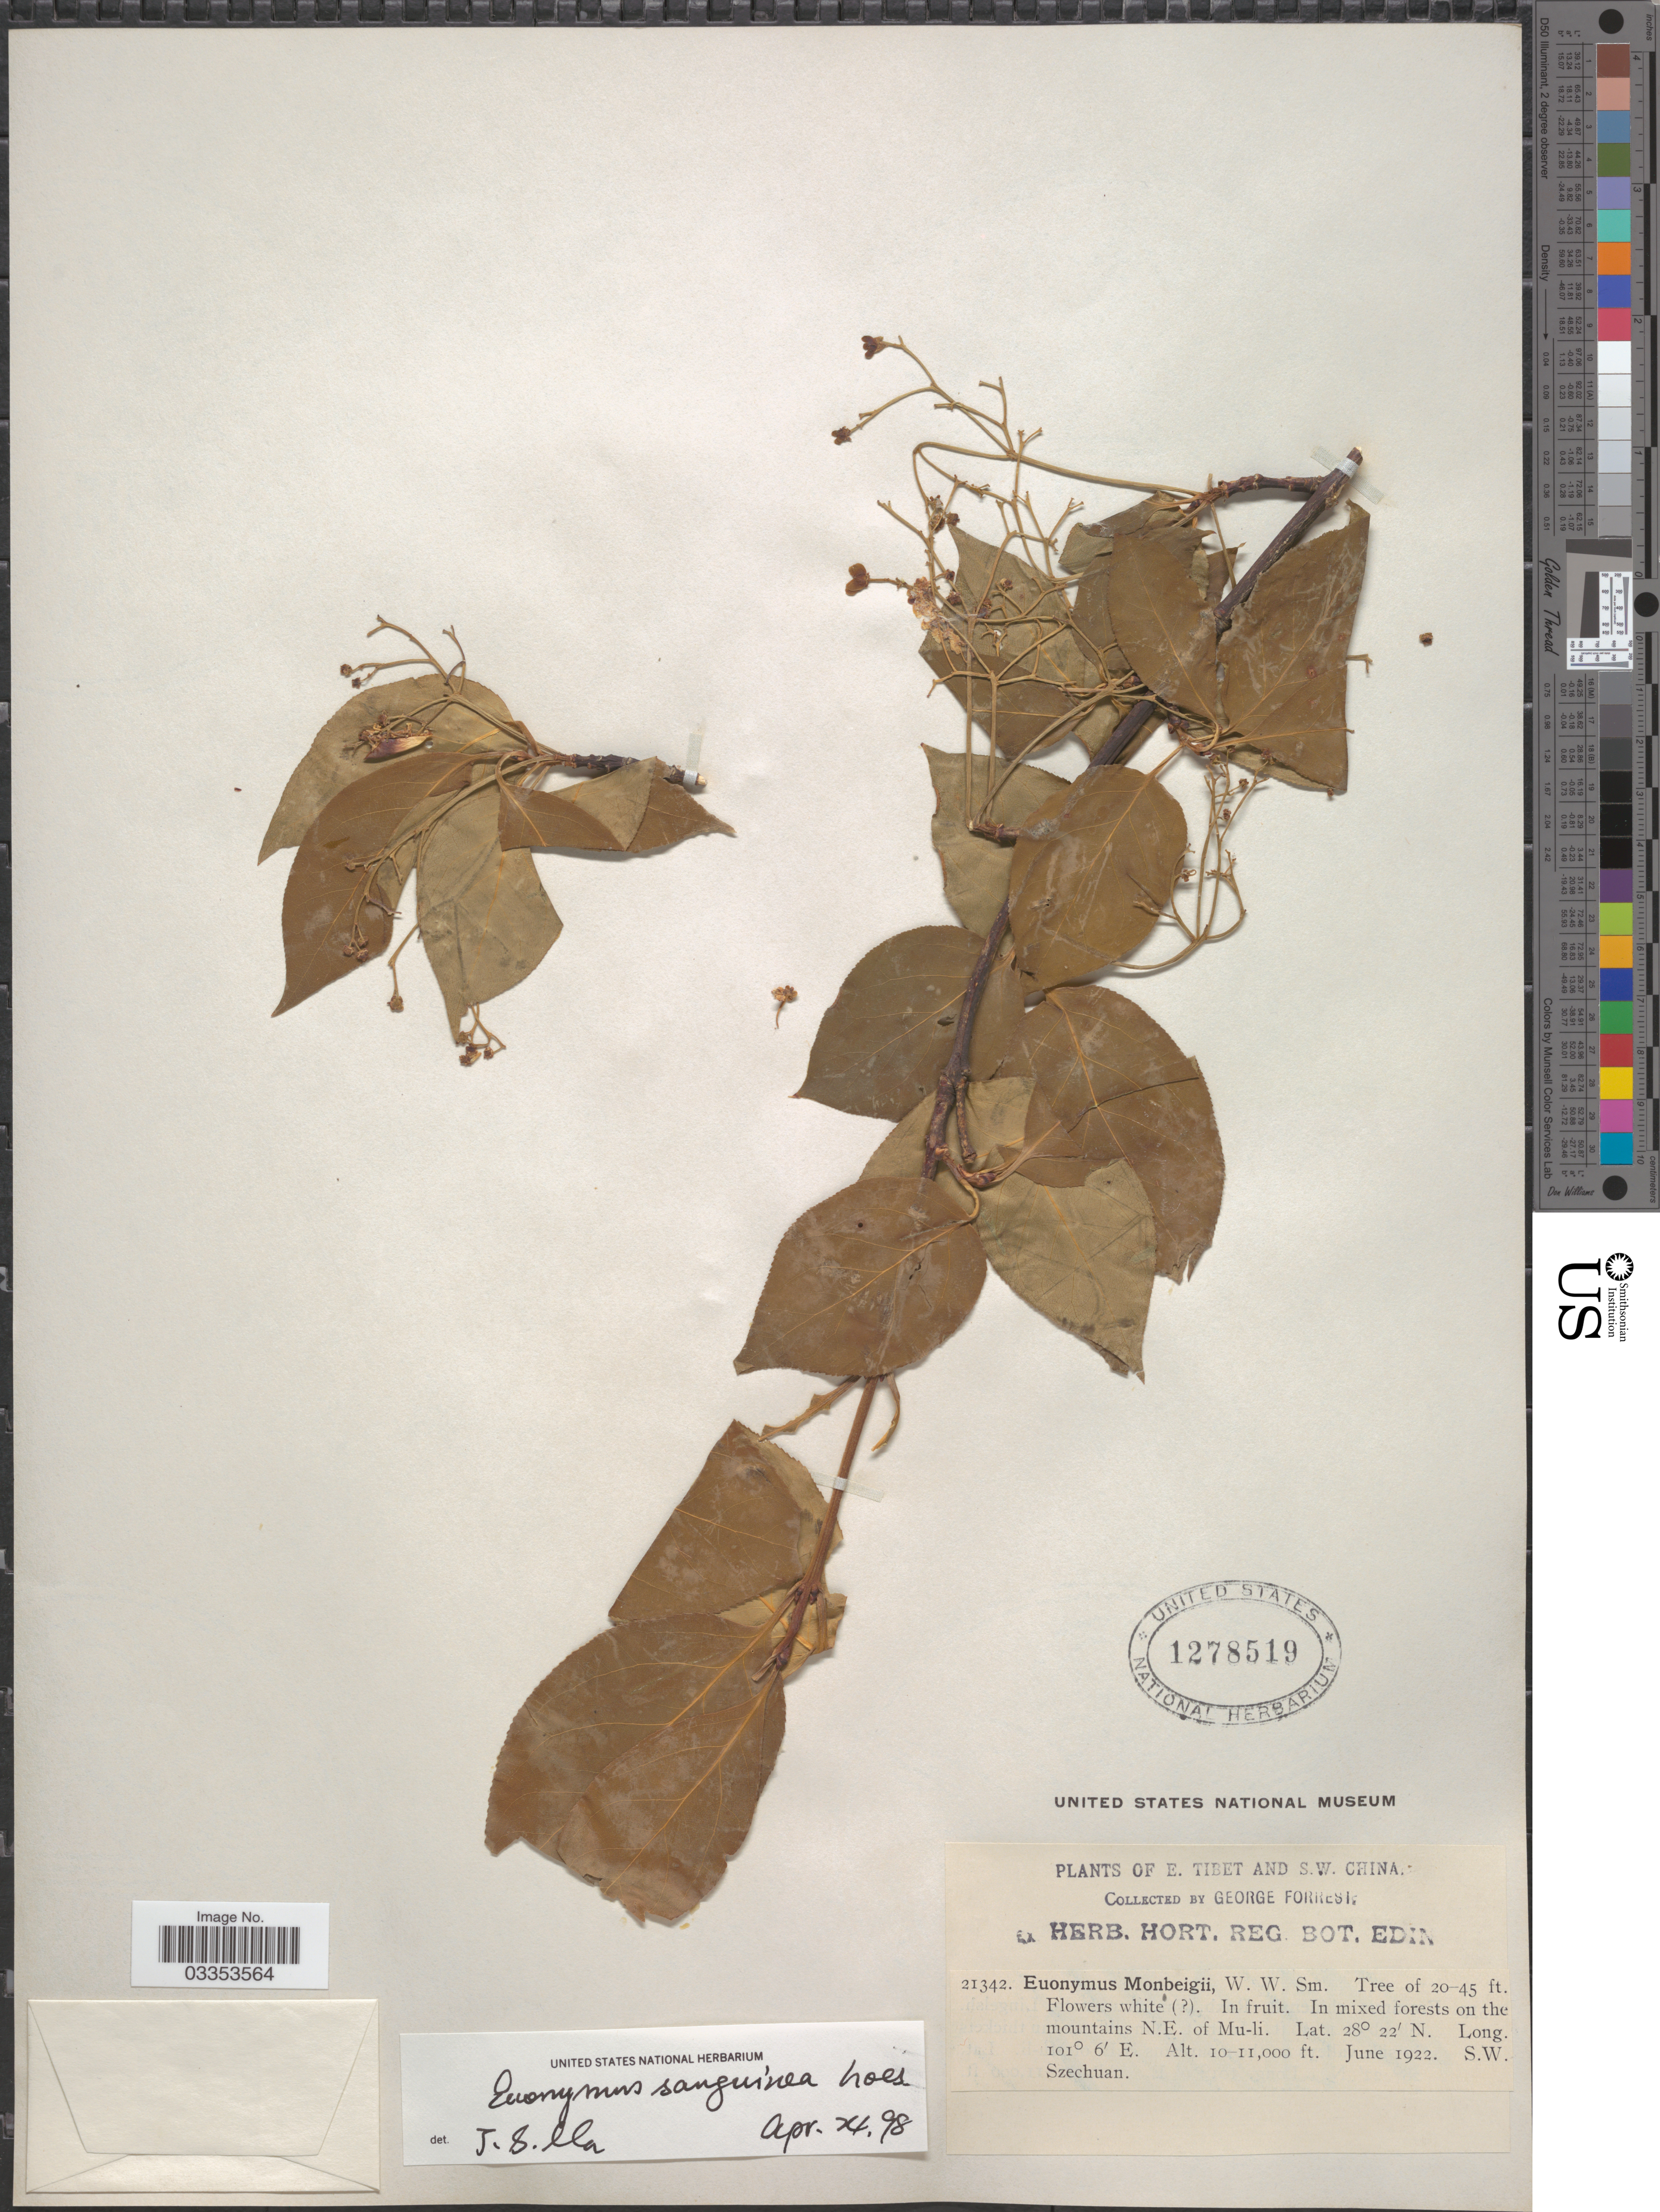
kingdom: Plantae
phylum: Tracheophyta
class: Magnoliopsida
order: Celastrales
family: Celastraceae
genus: Euonymus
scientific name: Euonymus sanguineus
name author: Loes.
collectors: G. Forrest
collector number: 21342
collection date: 1922-06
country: China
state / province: Sichuan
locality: E. Tibet and S.W. China. In mixed forests on the mountains N.E. of Mu-li.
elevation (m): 3048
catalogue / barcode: US 1278519